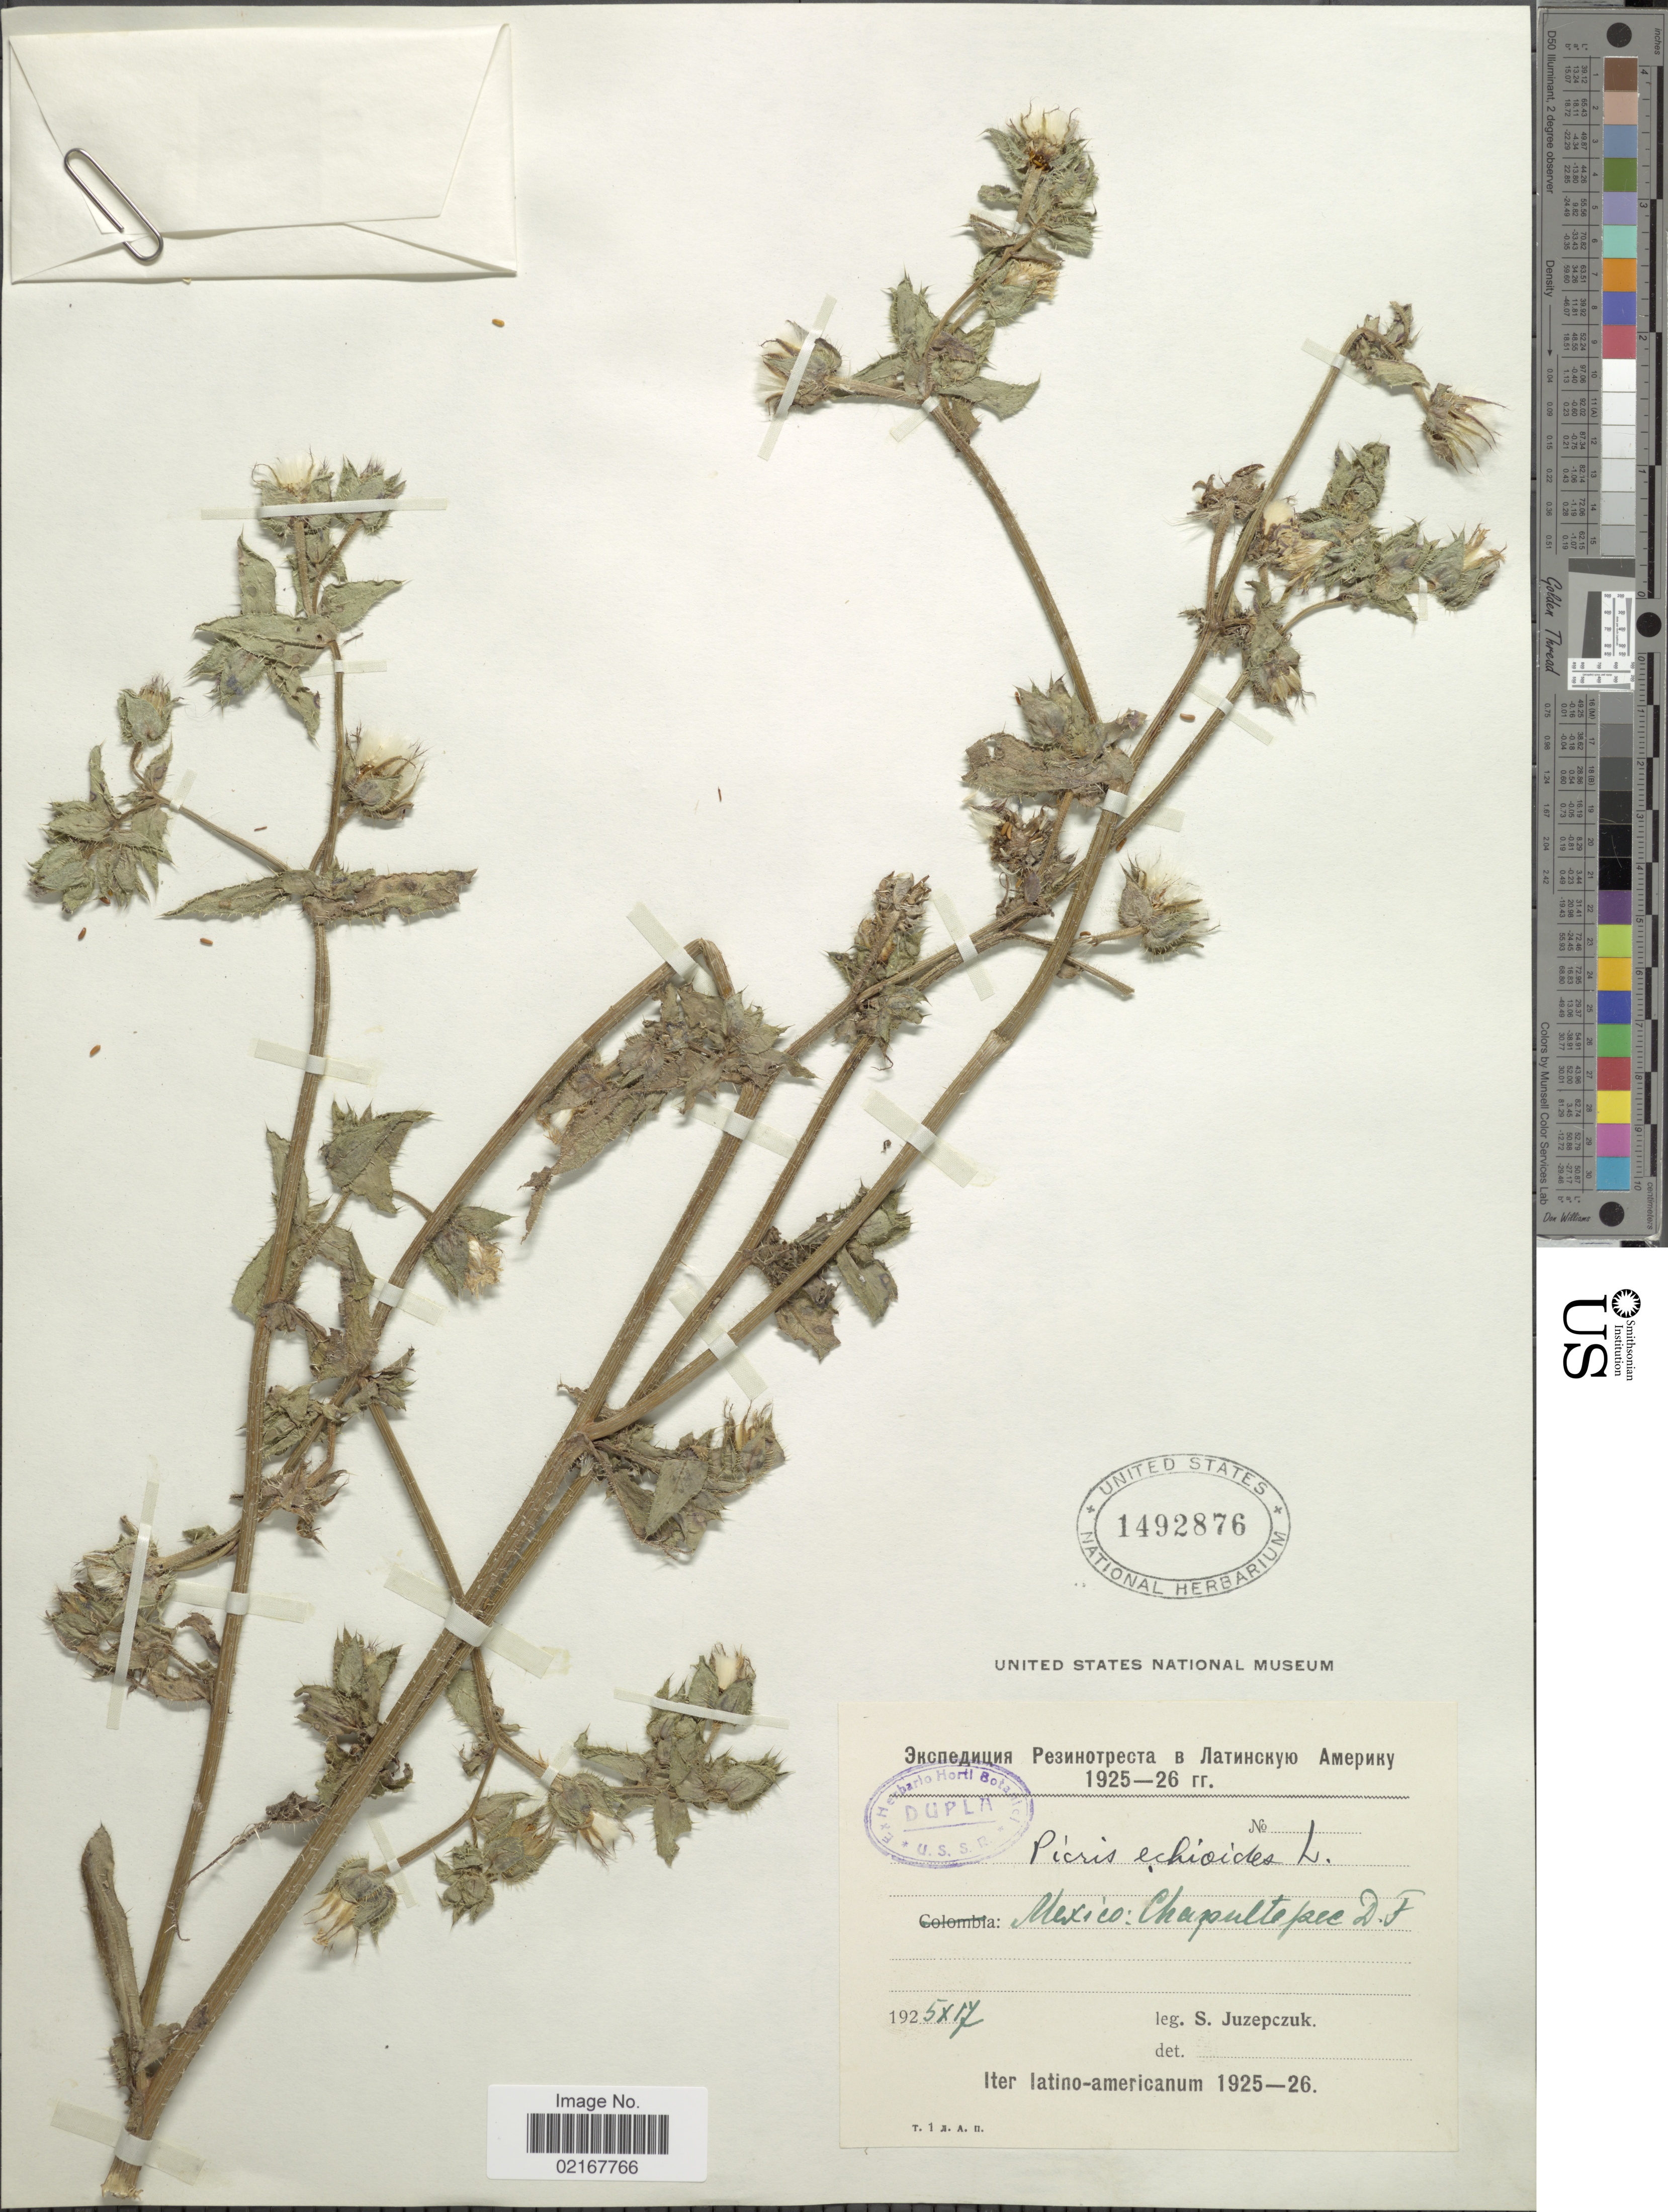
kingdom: Plantae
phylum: Tracheophyta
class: Magnoliopsida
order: Asterales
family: Asteraceae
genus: Helminthotheca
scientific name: Helminthotheca echioides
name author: (L.) Holub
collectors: S. V. Juzepczuk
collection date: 1925-10-17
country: Mexico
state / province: Distrito Federal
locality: Chapultepec, D. F.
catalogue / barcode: US 1492876